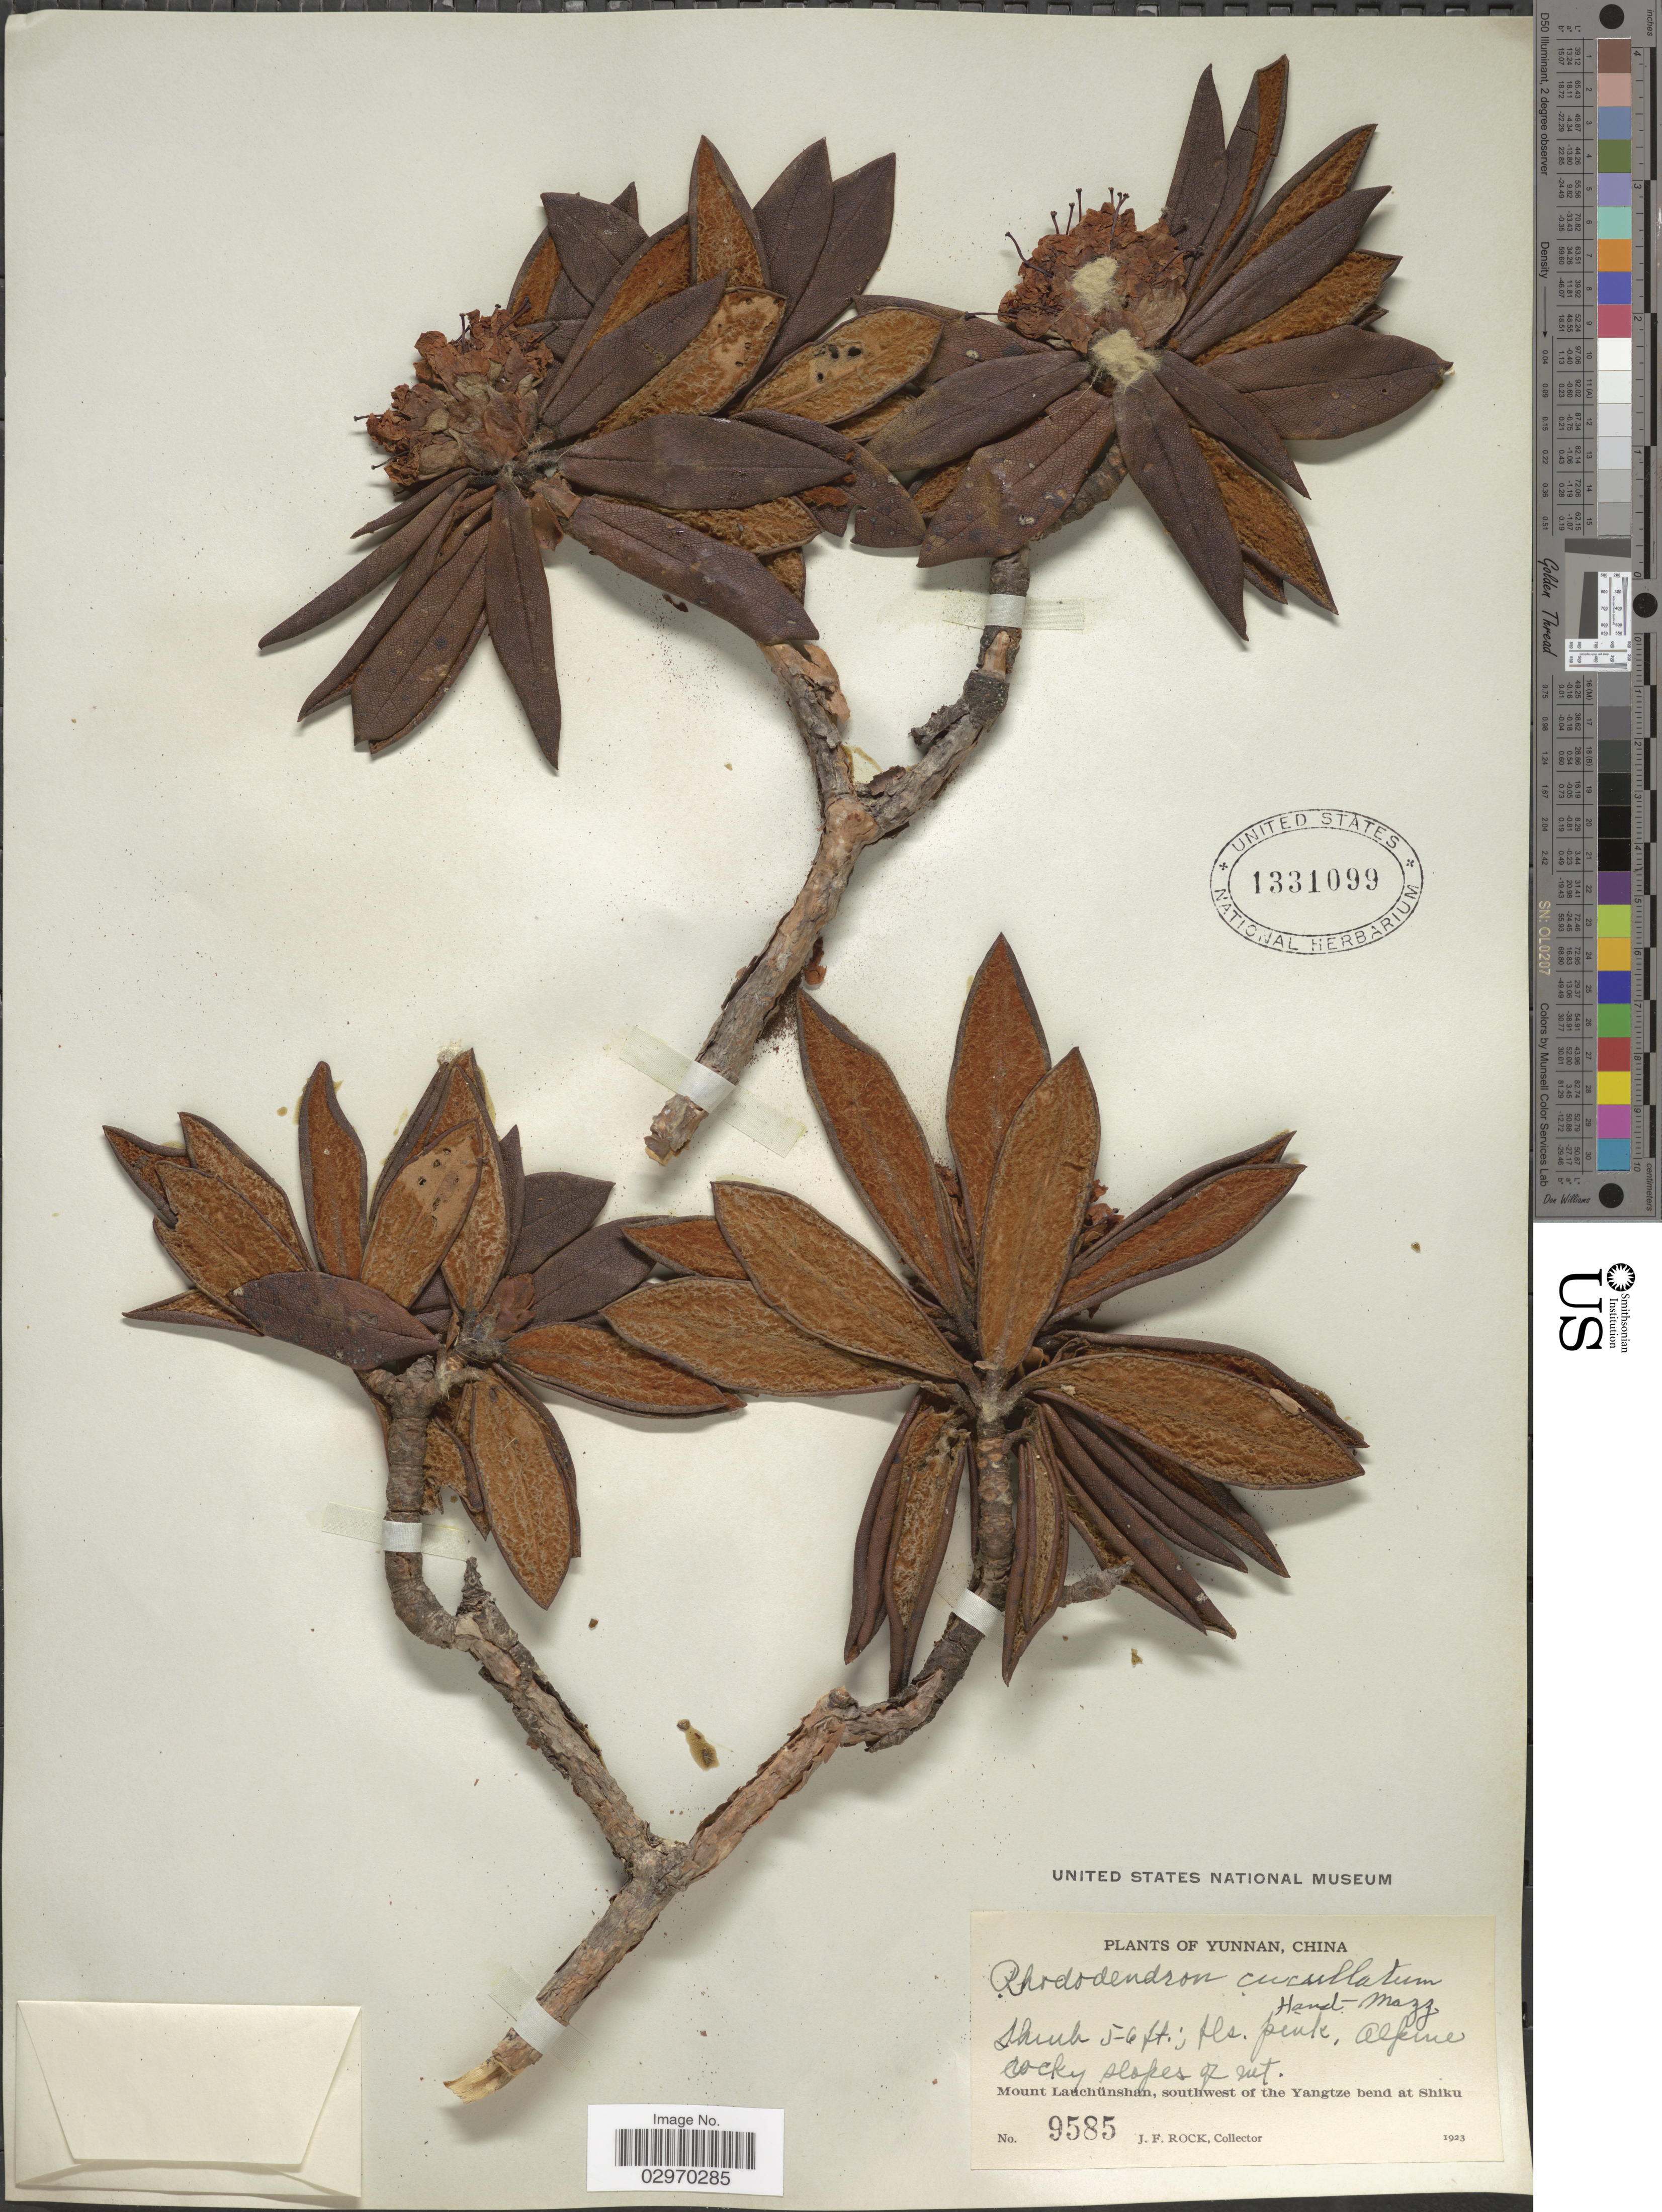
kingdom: Plantae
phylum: Tracheophyta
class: Magnoliopsida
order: Ericales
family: Ericaceae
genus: Rhododendron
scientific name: Rhododendron cucullatum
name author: Hand.-Mazz.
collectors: J. Rock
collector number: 9585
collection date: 1923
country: China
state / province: Yunnan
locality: Alpine rocky slopes of Mt. Mount Lauchünshan, southwest of the Yangtze bend at Shiku.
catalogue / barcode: US 1331099